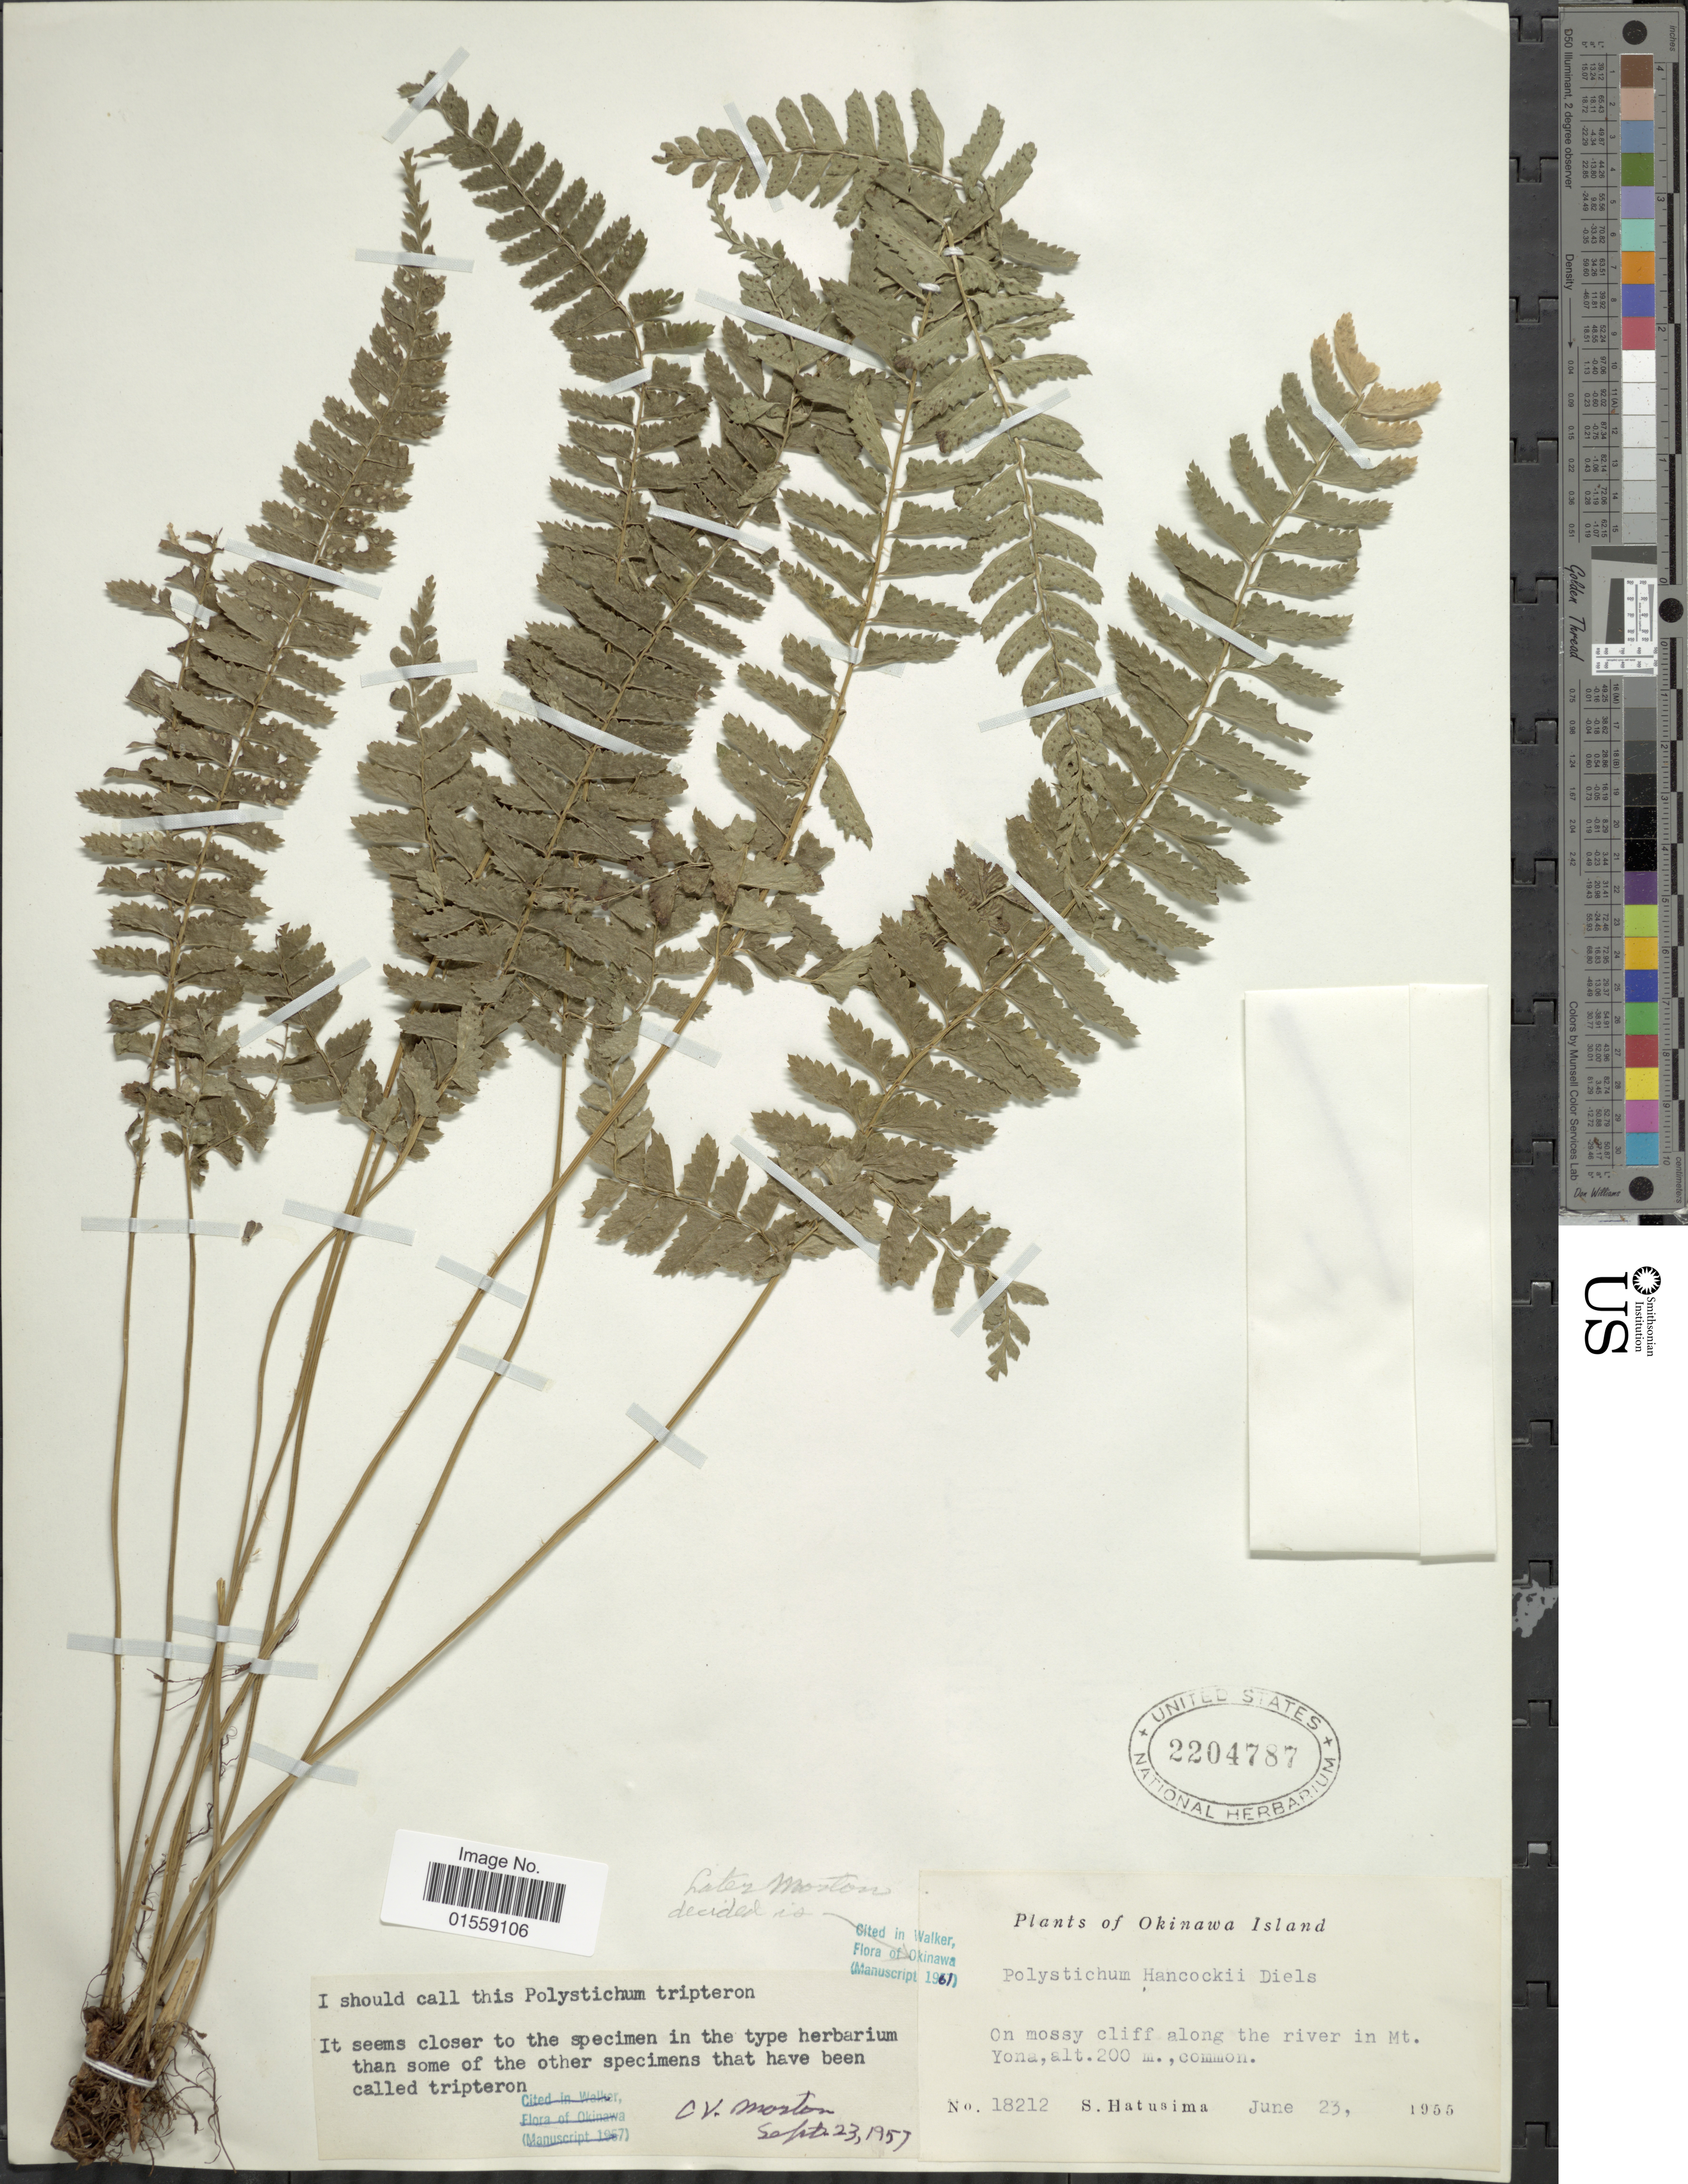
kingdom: Plantae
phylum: Tracheophyta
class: Polypodiopsida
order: Polypodiales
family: Dryopteridaceae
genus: Polystichum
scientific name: Polystichum hancockii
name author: (Hance) Diels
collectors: S. Hatusima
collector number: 18212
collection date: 1955-06-23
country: Japan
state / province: Okinawa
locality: On mossy cliff along the river in Mt. Yona.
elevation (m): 200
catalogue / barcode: US 2204787